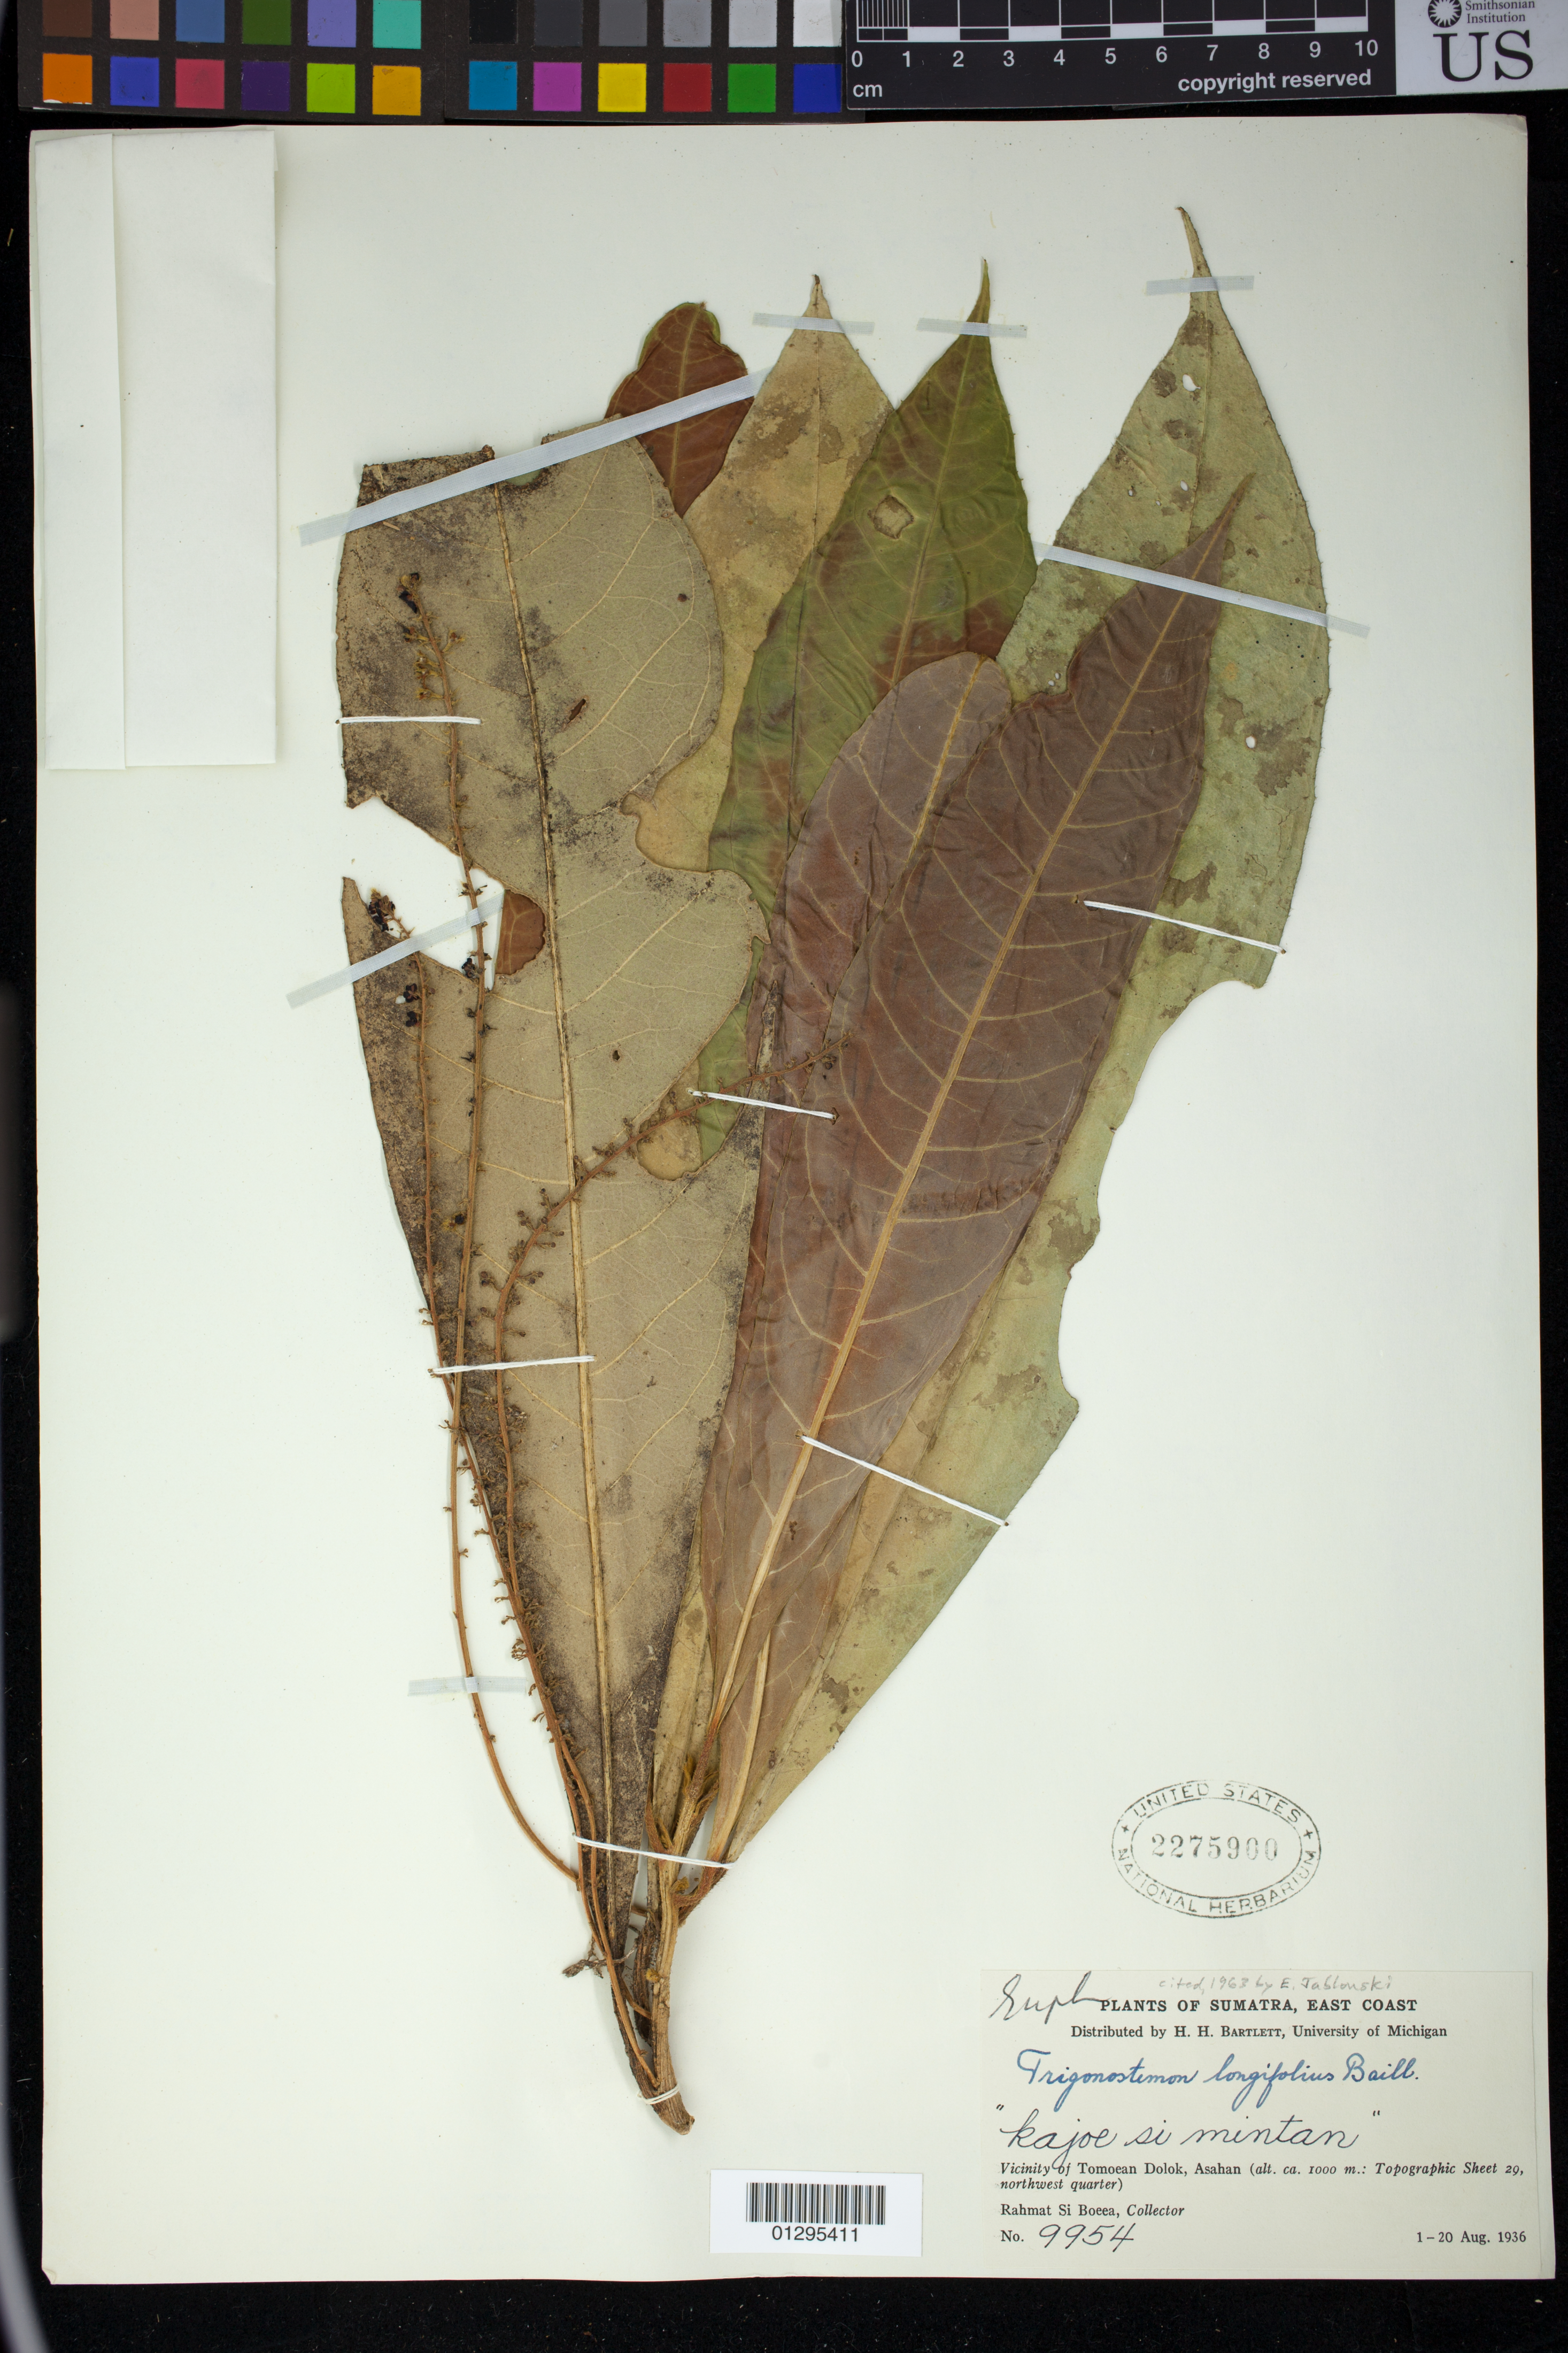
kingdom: Plantae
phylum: Tracheophyta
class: Magnoliopsida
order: Malpighiales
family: Euphorbiaceae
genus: Trigonostemon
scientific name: Trigonostemon longifolius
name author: Baill. ex Müll. Arg.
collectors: Rahmat Si Boeea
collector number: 9954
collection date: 1936-08-01/1936-08-20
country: Indonesia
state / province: Sumatra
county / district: Sumatera Utara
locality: Sumatra, East Coast. Vicinity of Tomoean Dolok, Asahan. Topographic Sheet 29, northwest quarter)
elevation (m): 1000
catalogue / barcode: US 2275900